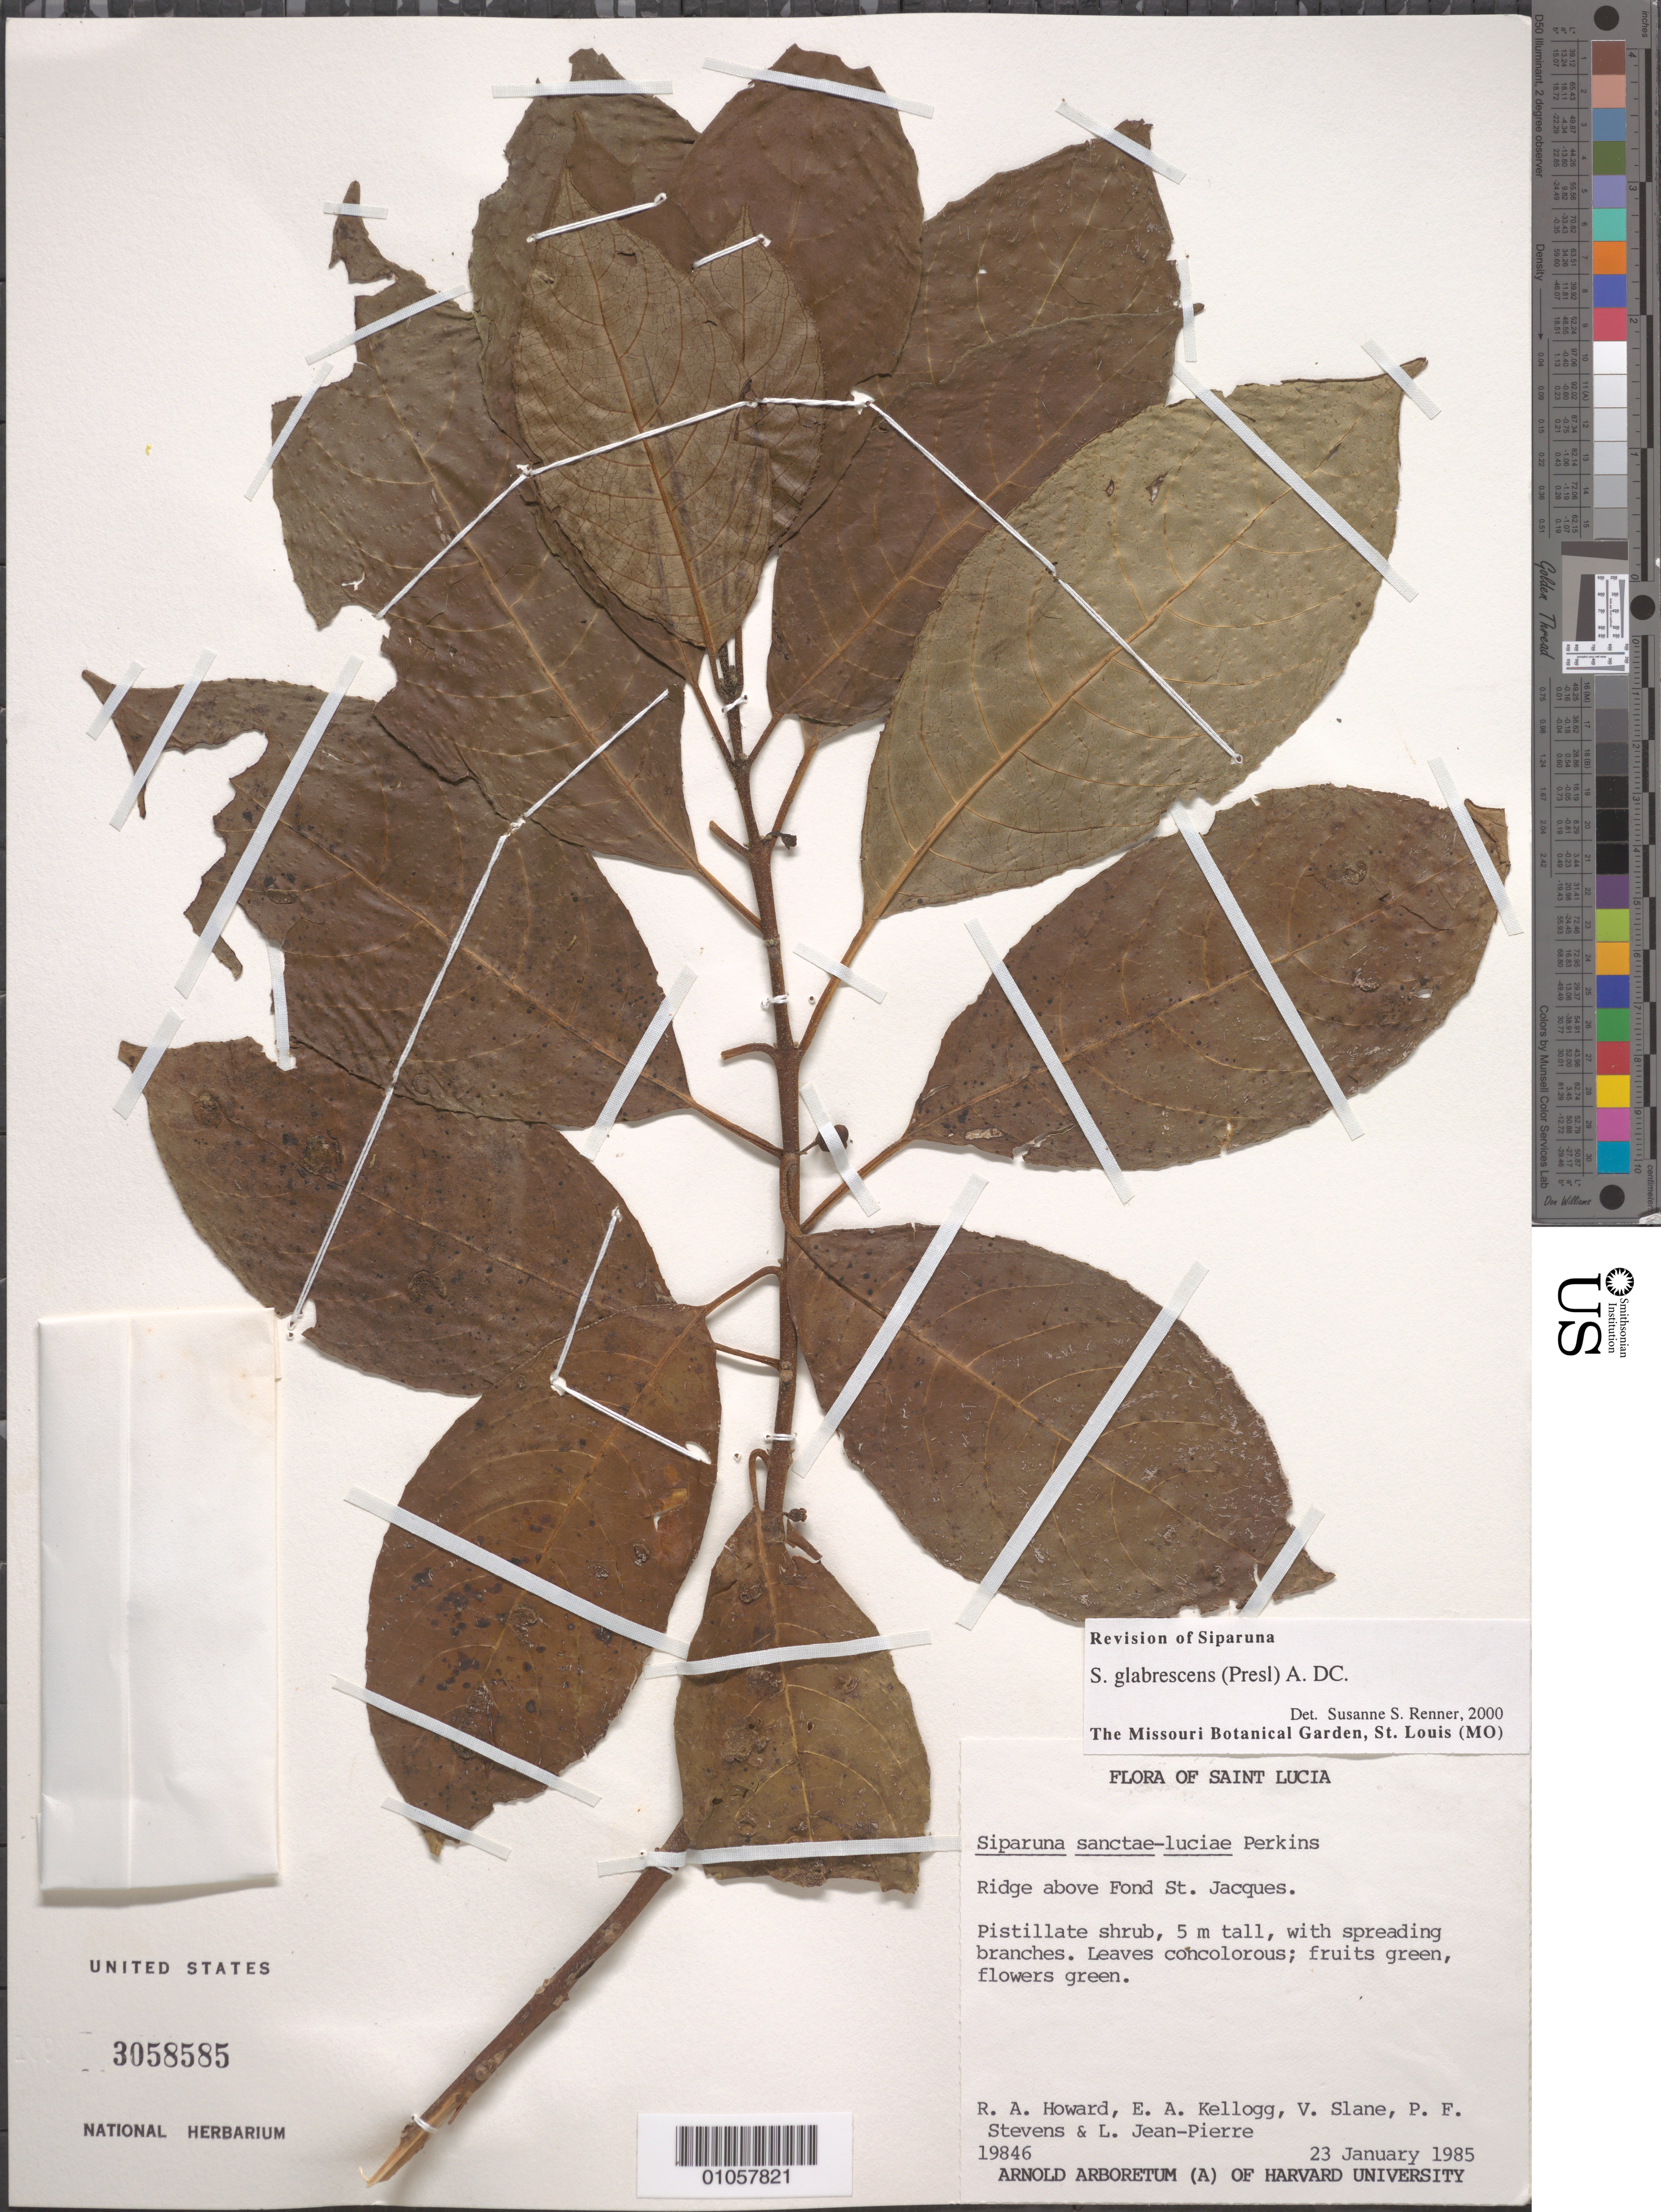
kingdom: Plantae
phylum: Tracheophyta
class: Magnoliopsida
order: Laurales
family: Siparunaceae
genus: Siparuna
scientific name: Siparuna glabrescens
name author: (C. Presl) A. DC.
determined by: Renner, S. S.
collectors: R. A. Howard, E. A. Kellogg, V. Slane, P. F. Stevens & L. L. Jean-Pierre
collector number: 19846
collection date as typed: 23 Jan 1985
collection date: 1985-01-23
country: St. Lucia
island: St. Lucia I.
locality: Fond St. Jacques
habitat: Ridge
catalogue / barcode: US 3058585